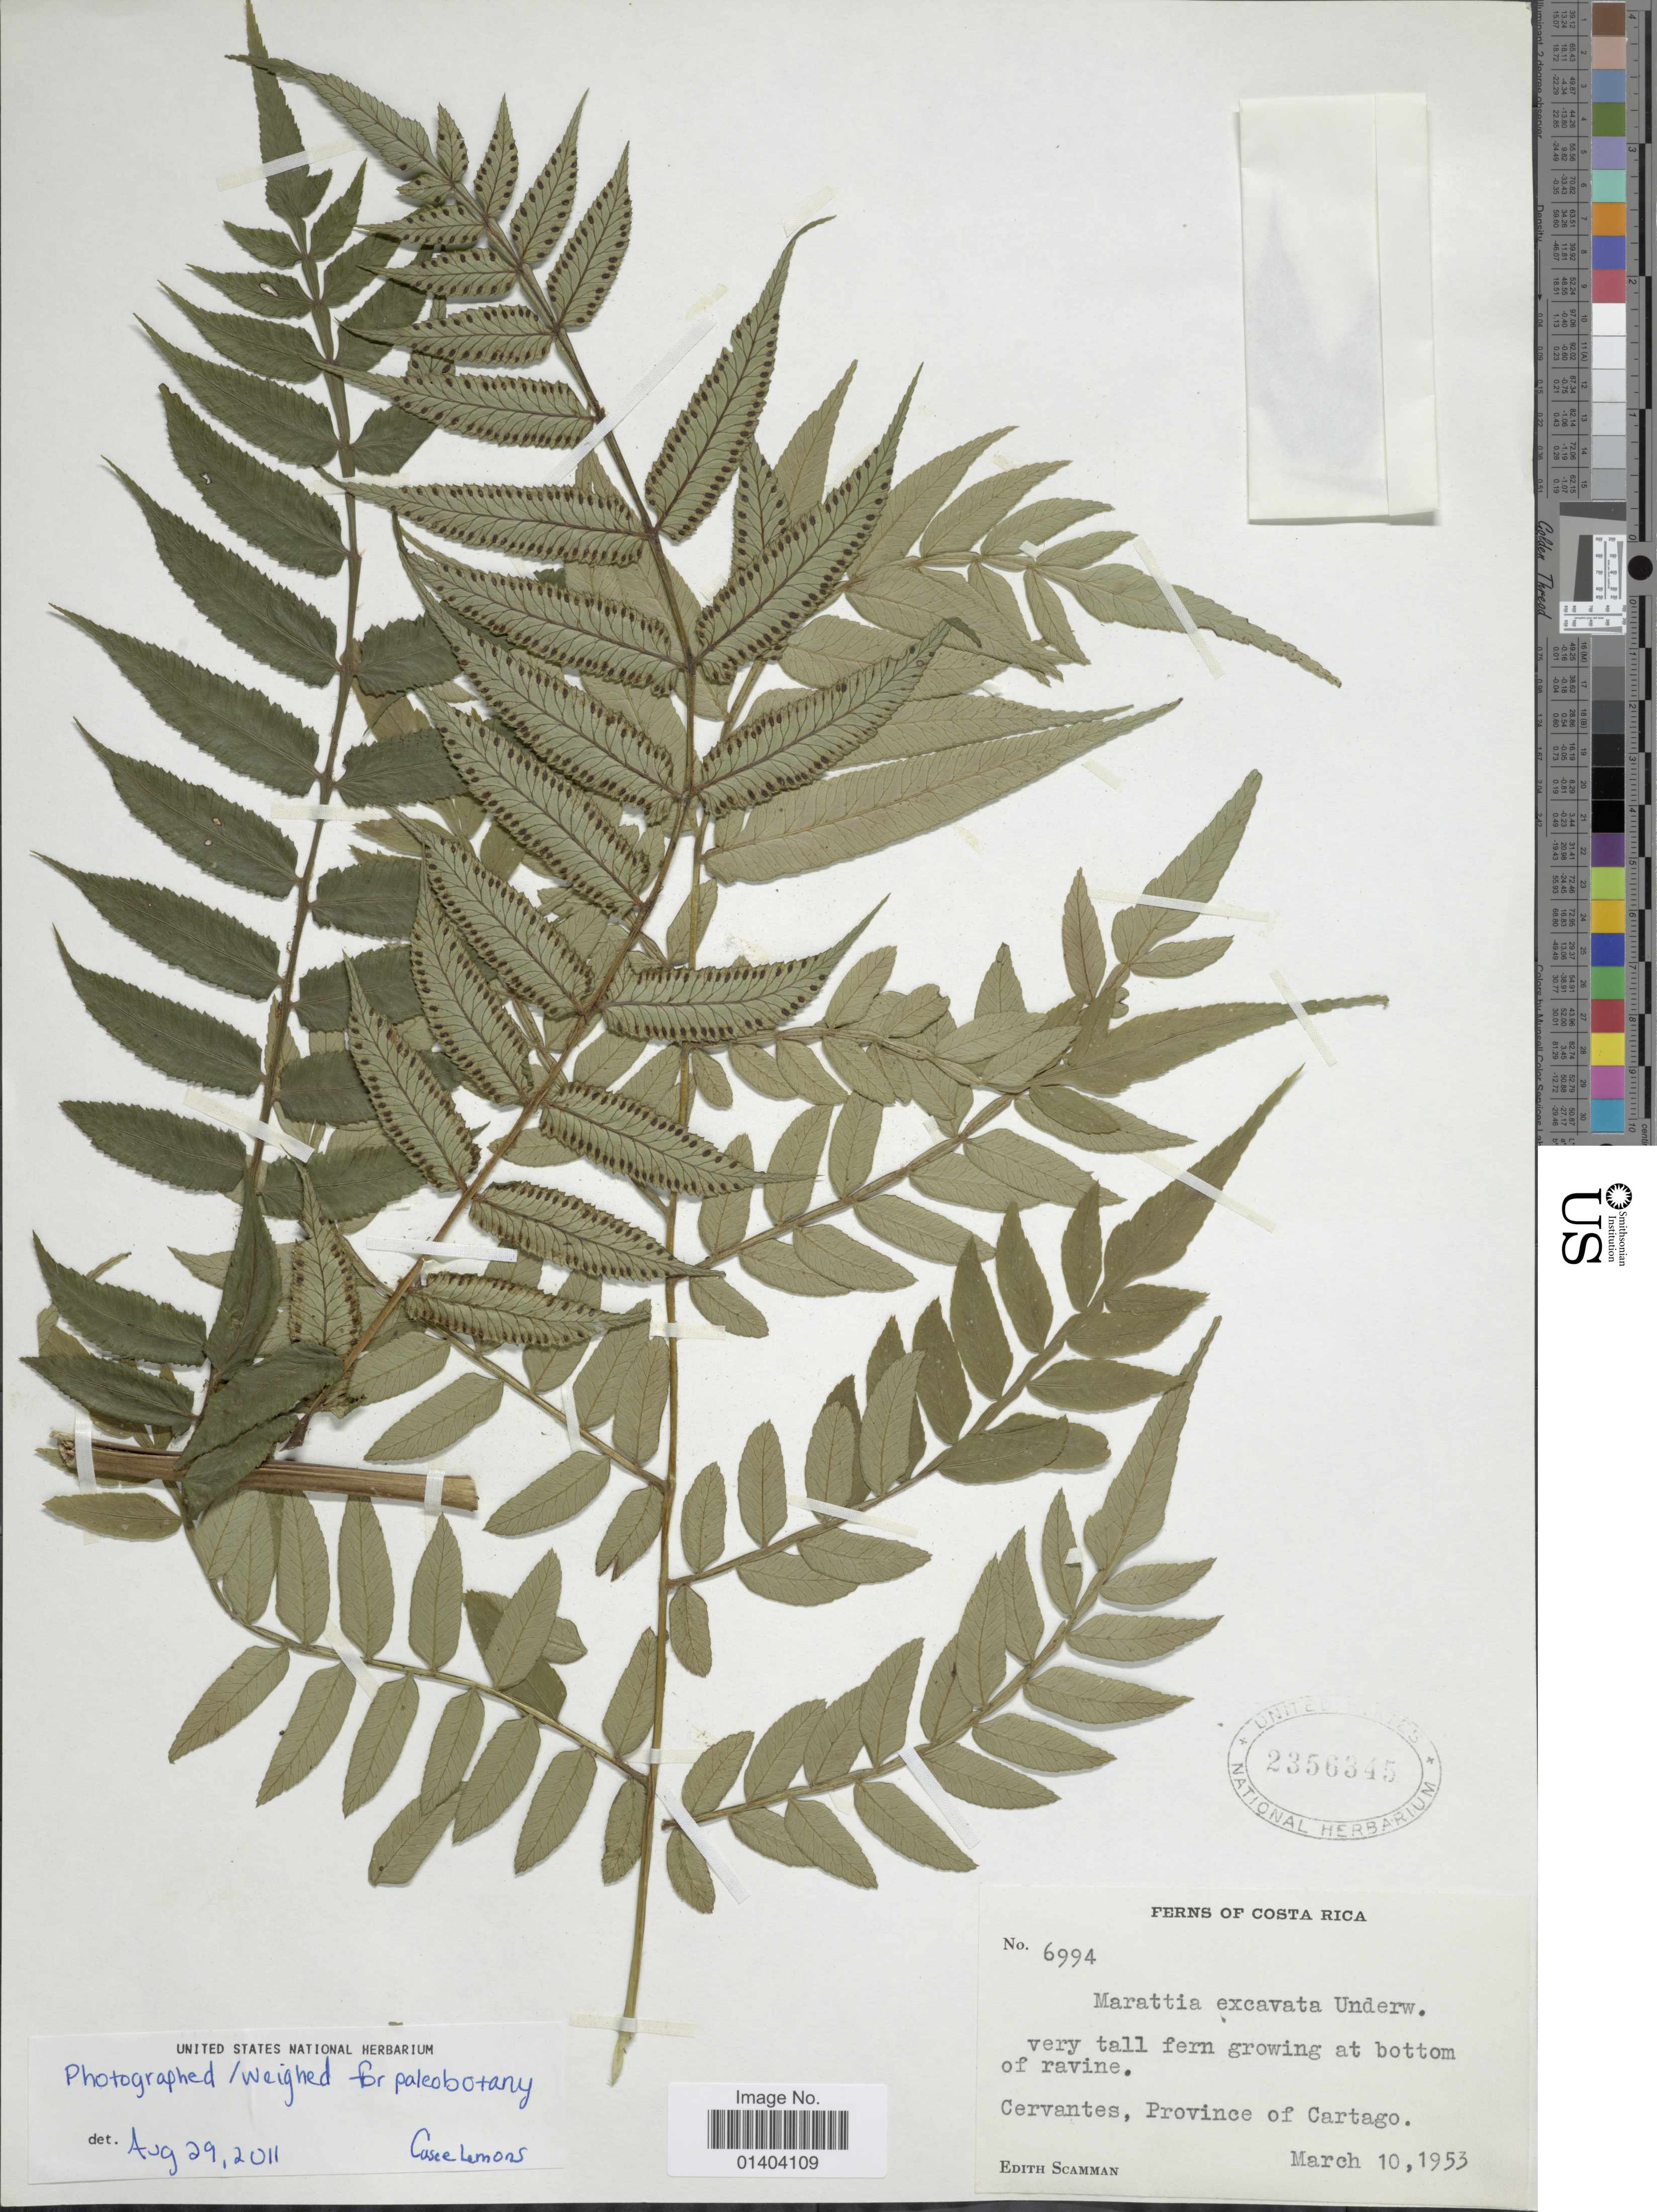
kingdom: Plantae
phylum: Tracheophyta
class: Polypodiopsida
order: Marattiales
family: Marattiaceae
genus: Marattia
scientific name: Marattia interposita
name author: Christ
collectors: E. Scamman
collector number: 6994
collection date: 1953-03-10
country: Costa Rica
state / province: Cartago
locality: Province of Cartago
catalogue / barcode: US 2356345